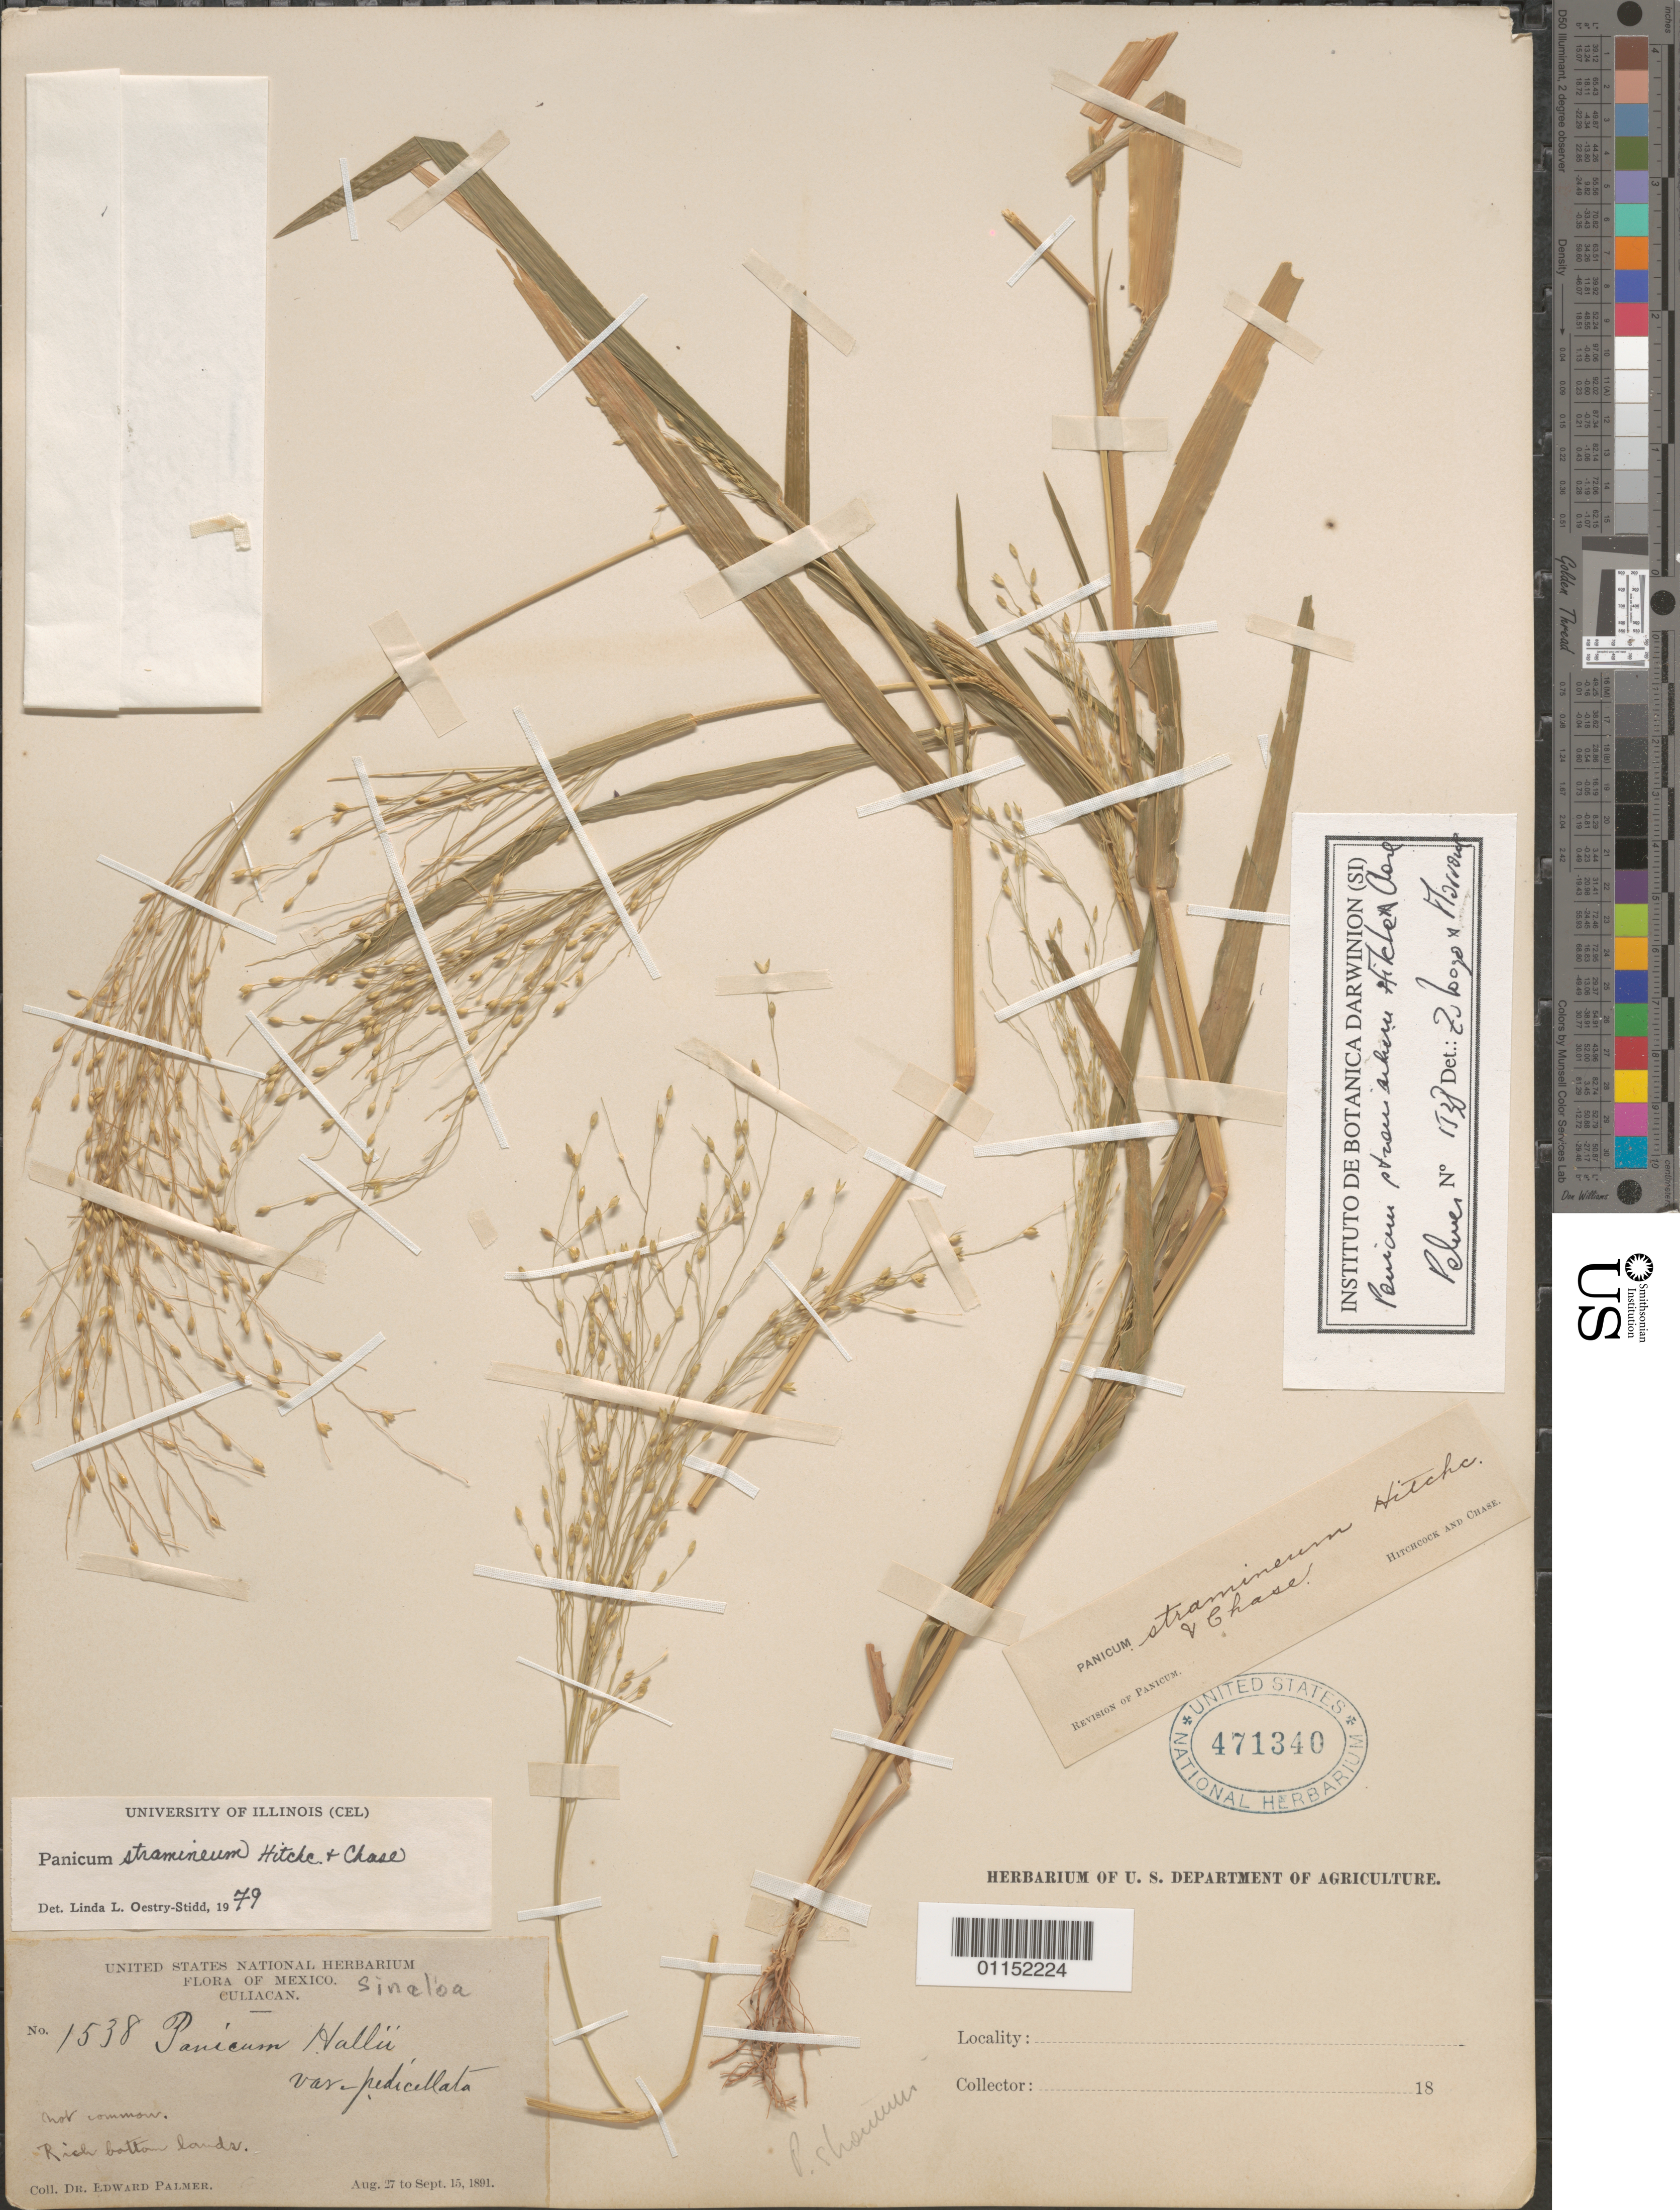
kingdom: Plantae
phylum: Tracheophyta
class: Liliopsida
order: Poales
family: Poaceae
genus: Panicum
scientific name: Panicum stramineum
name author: Hitchc. & Chase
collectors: E. Palmer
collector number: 1538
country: Mexico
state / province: Sinaloa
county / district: Culiacán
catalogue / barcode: US 471340